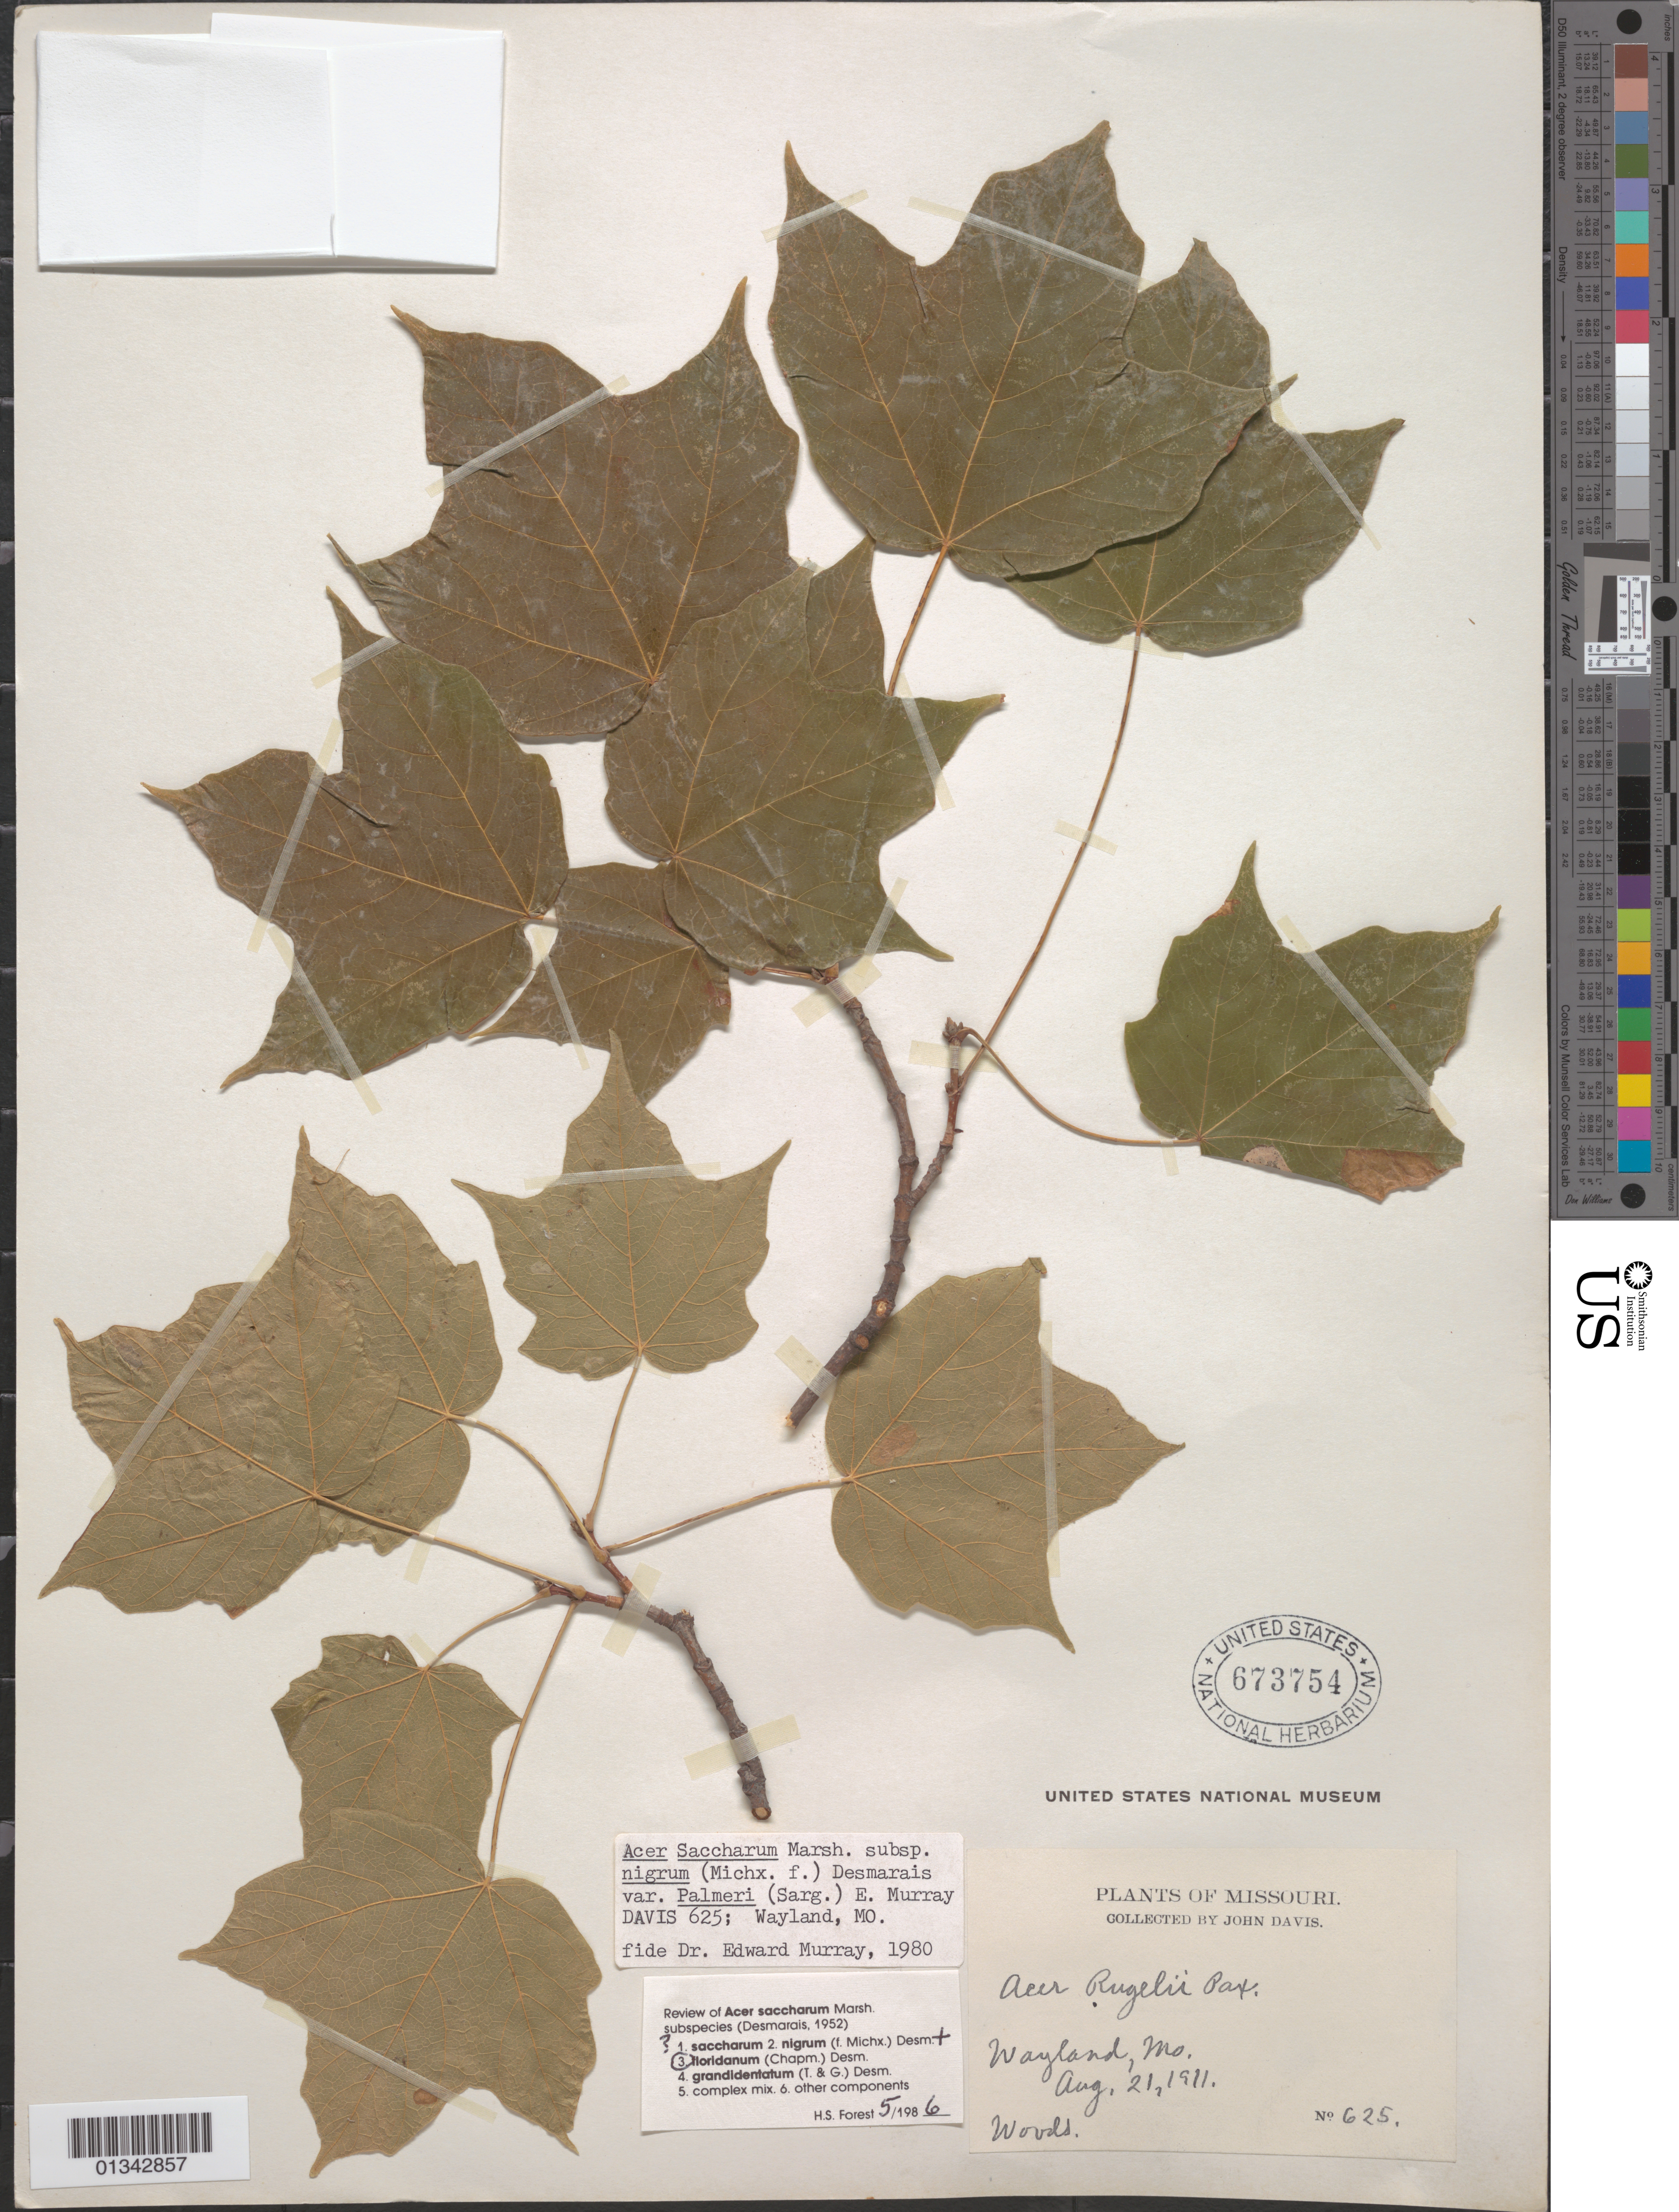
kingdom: Plantae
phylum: Tracheophyta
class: Magnoliopsida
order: Sapindales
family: Sapindaceae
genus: Acer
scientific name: Acer saccharum subsp. floridanum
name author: (Chapm.) Desmarais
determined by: Forest, H. S.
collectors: J. Davis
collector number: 625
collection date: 1911-08-21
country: United States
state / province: Missouri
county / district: Clark County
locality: Wayland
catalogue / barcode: US 673754